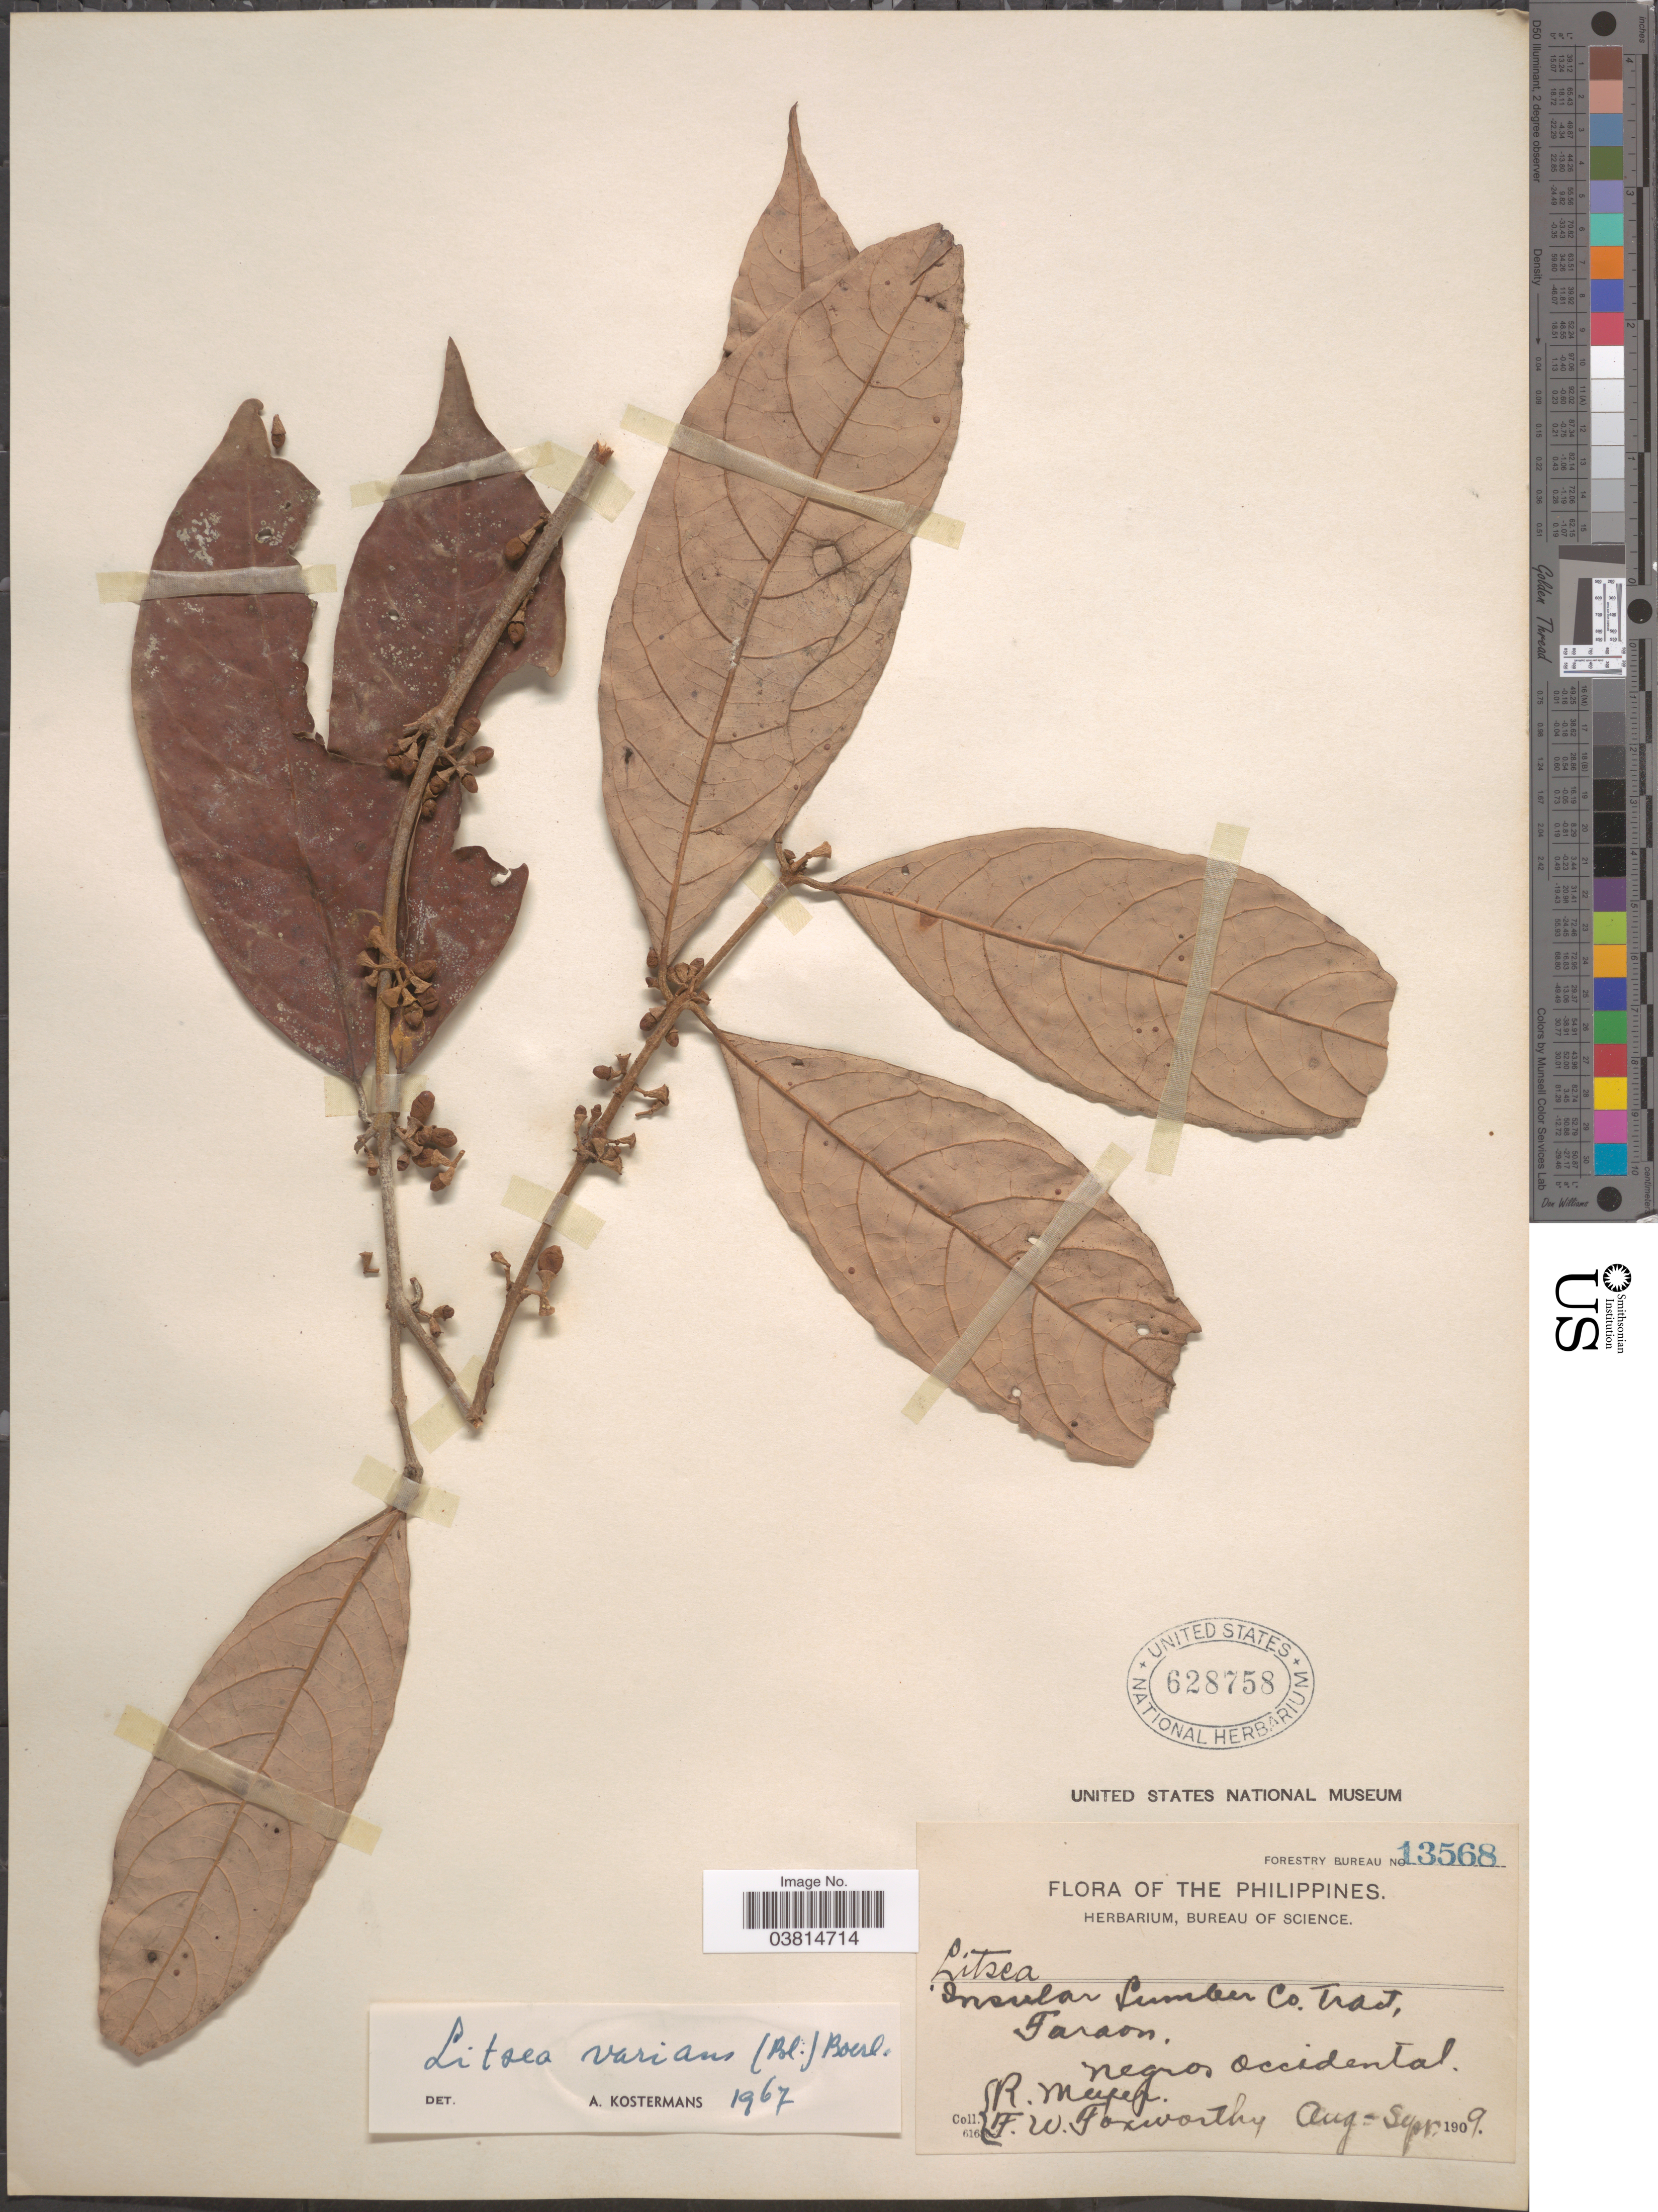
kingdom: Plantae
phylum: Tracheophyta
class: Magnoliopsida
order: Laurales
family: Lauraceae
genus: Litsea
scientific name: Litsea varians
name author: (Blume) Boerl.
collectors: R. Meyer & F. W. Foxworthy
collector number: Forestry Bureau 13568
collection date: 1909-08/1909-09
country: Philippines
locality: Faraon. Negros Occidental.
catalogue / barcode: US 628758